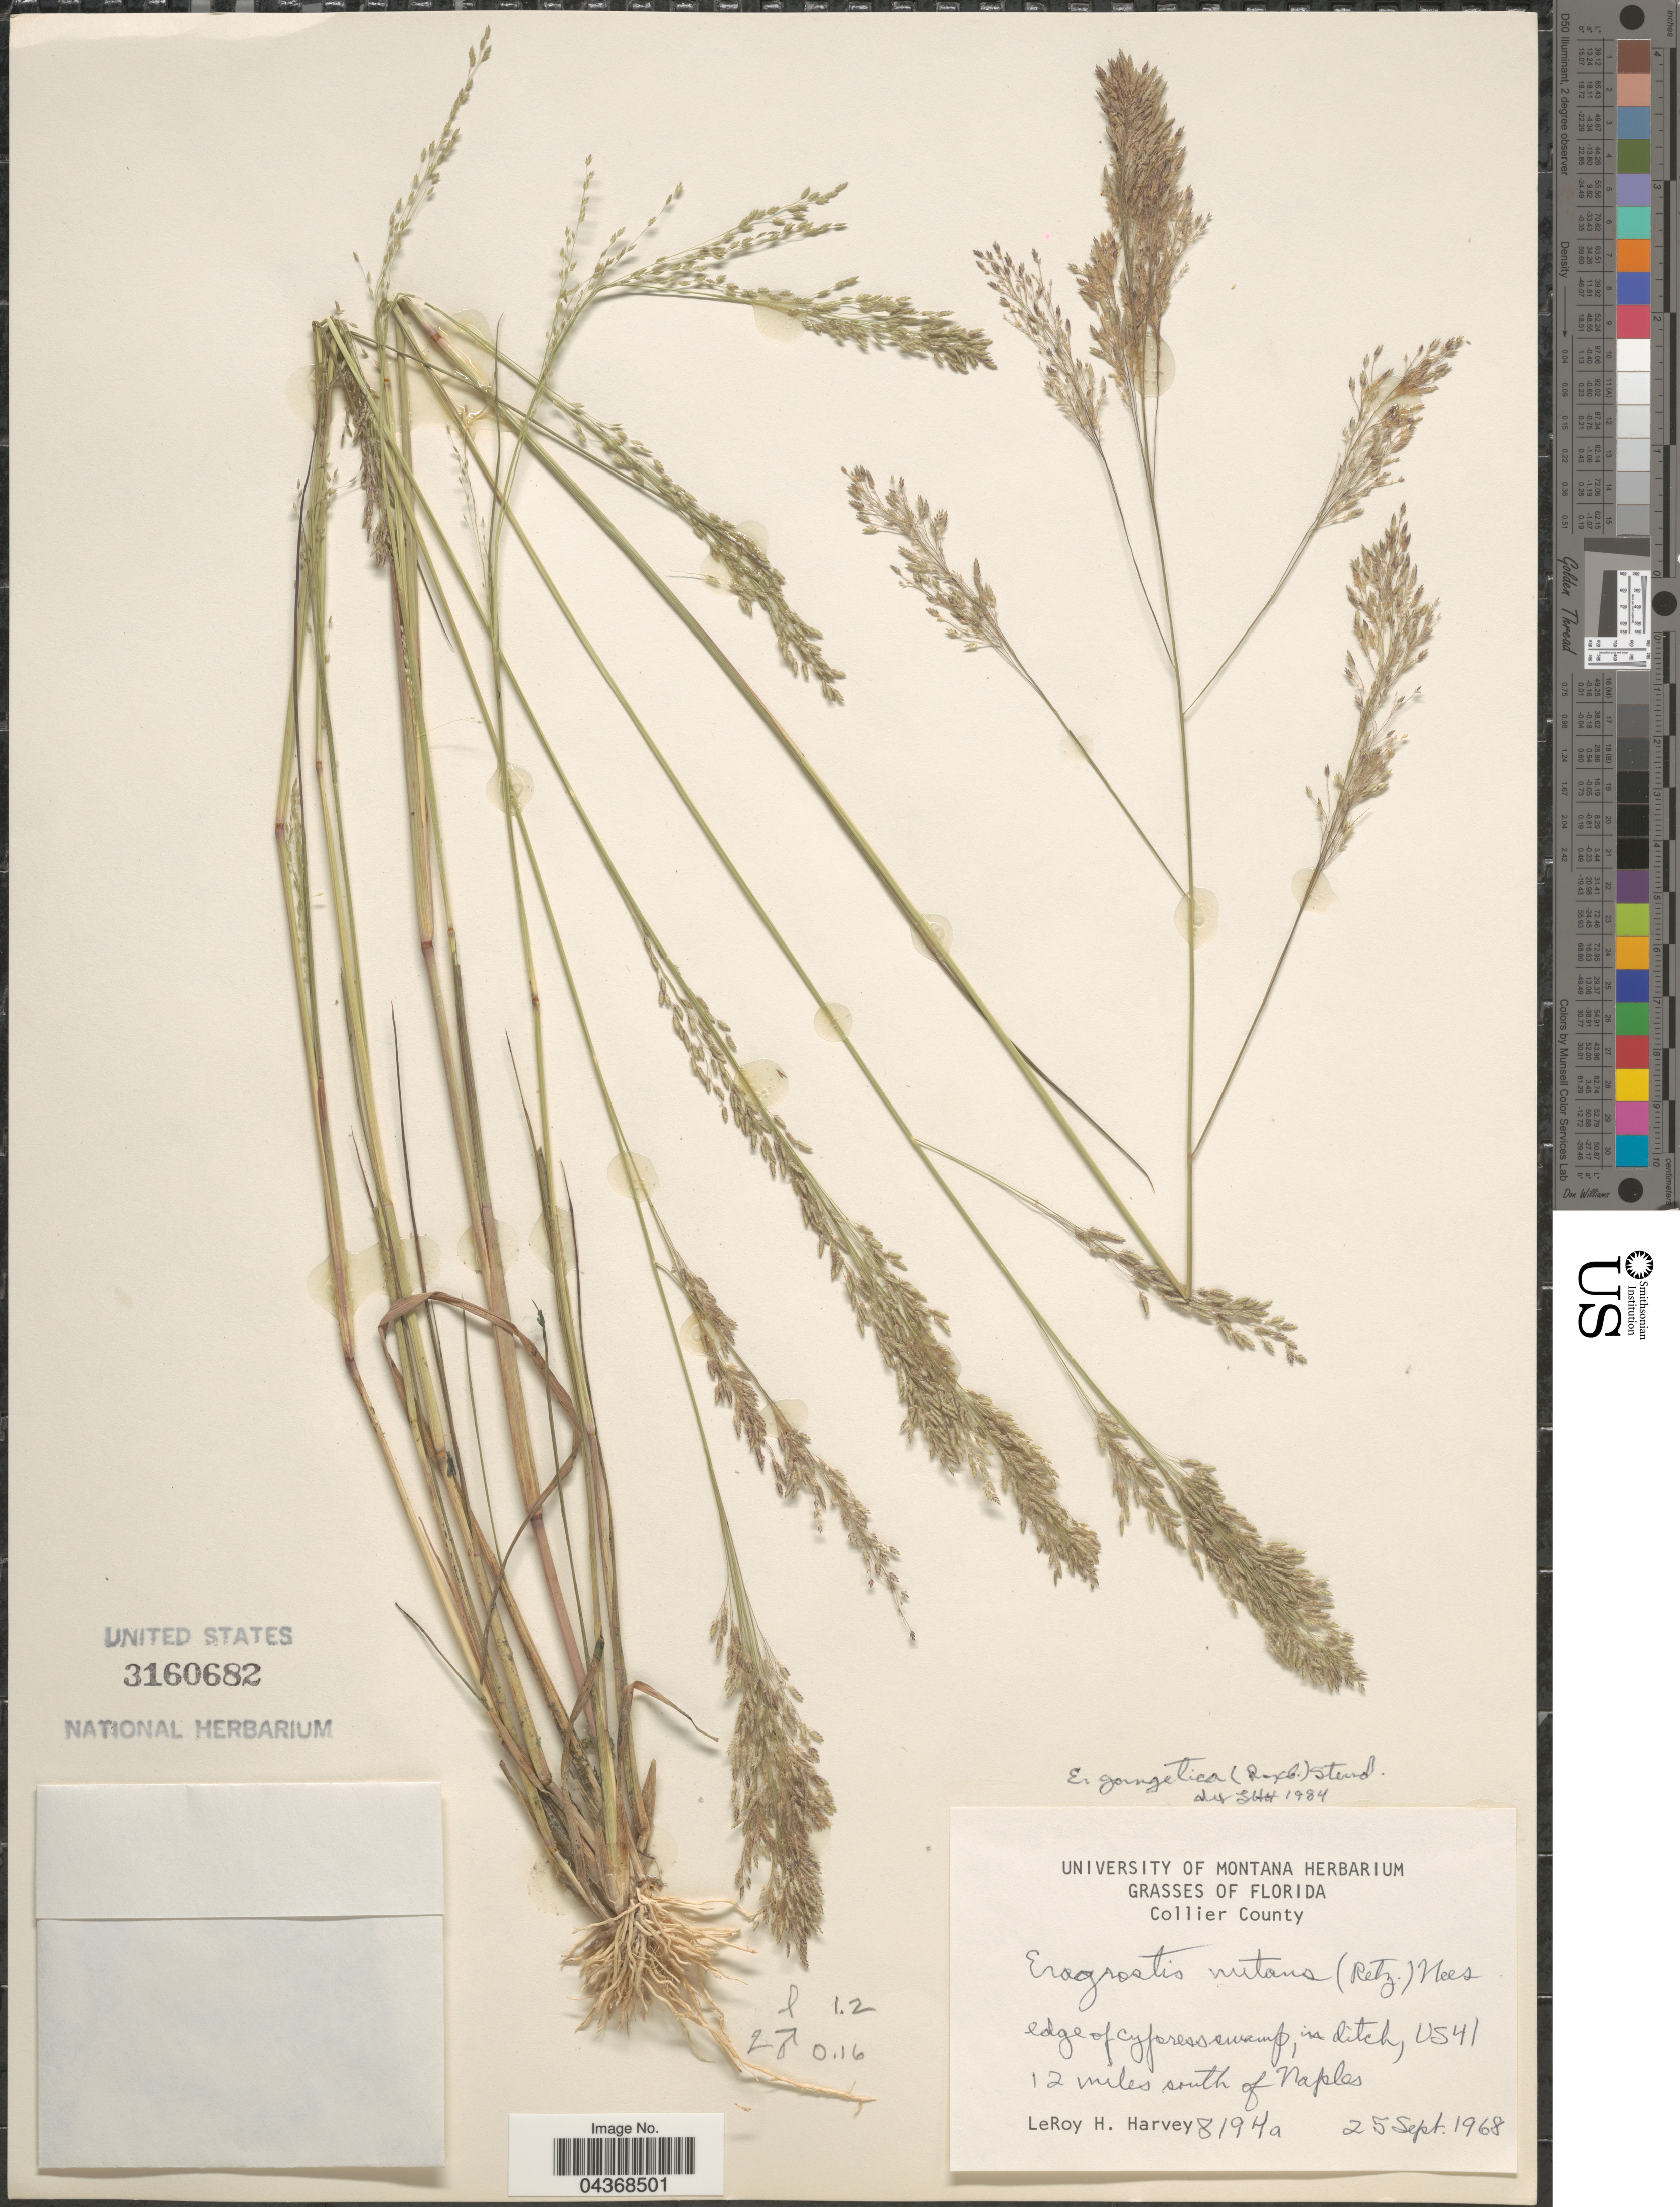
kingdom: Plantae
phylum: Tracheophyta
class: Liliopsida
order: Poales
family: Poaceae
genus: Eragrostis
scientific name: Eragrostis gangetica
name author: (Roxb.) Steud.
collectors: L. H. Harvey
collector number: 8194a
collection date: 1968-09-25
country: United States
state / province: Florida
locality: Collier County. US41. 12 miles south of Naples.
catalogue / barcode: US 3160682